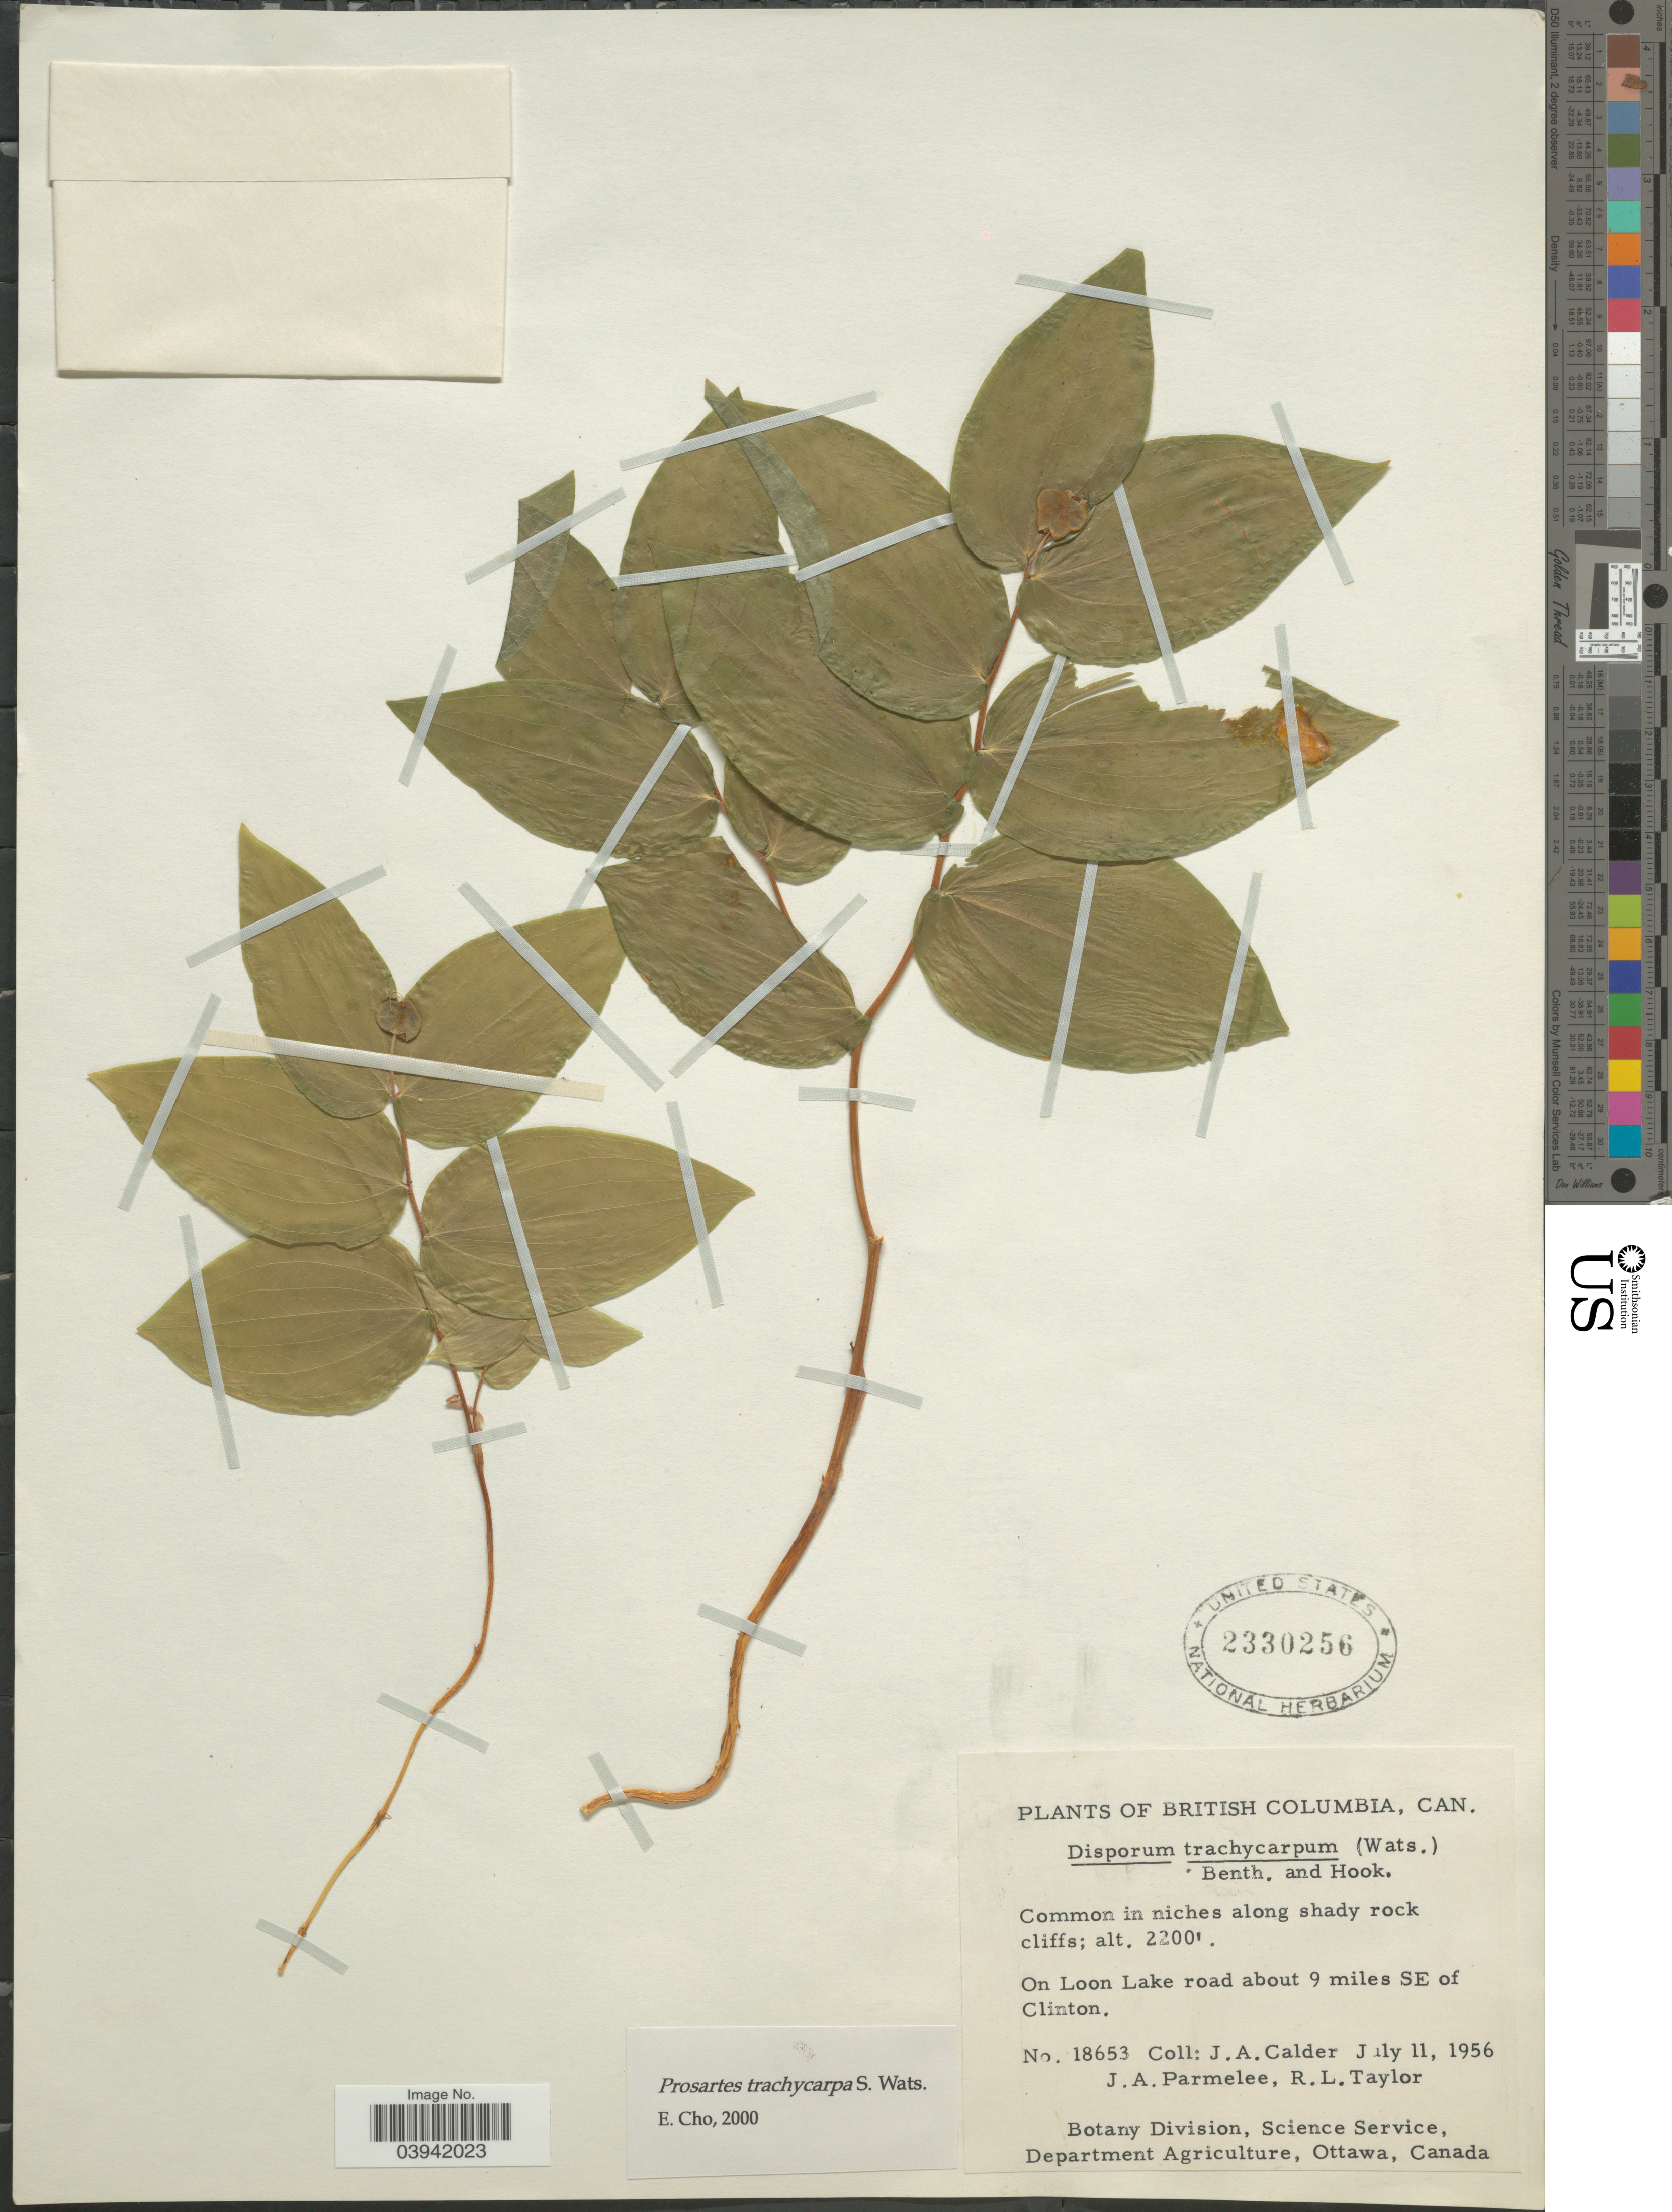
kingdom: Plantae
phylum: Tracheophyta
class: Liliopsida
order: Liliales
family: Liliaceae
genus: Prosartes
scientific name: Prosartes trachycarpa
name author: S. Watson in C. King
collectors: J. A. Calder, J. A. Parmelee & R. Taylor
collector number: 18653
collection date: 1956-07-11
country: Canada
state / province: British Columbia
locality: On Loon Lake road about 9 miles SE of Clinton.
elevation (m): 671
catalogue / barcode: US 2330256